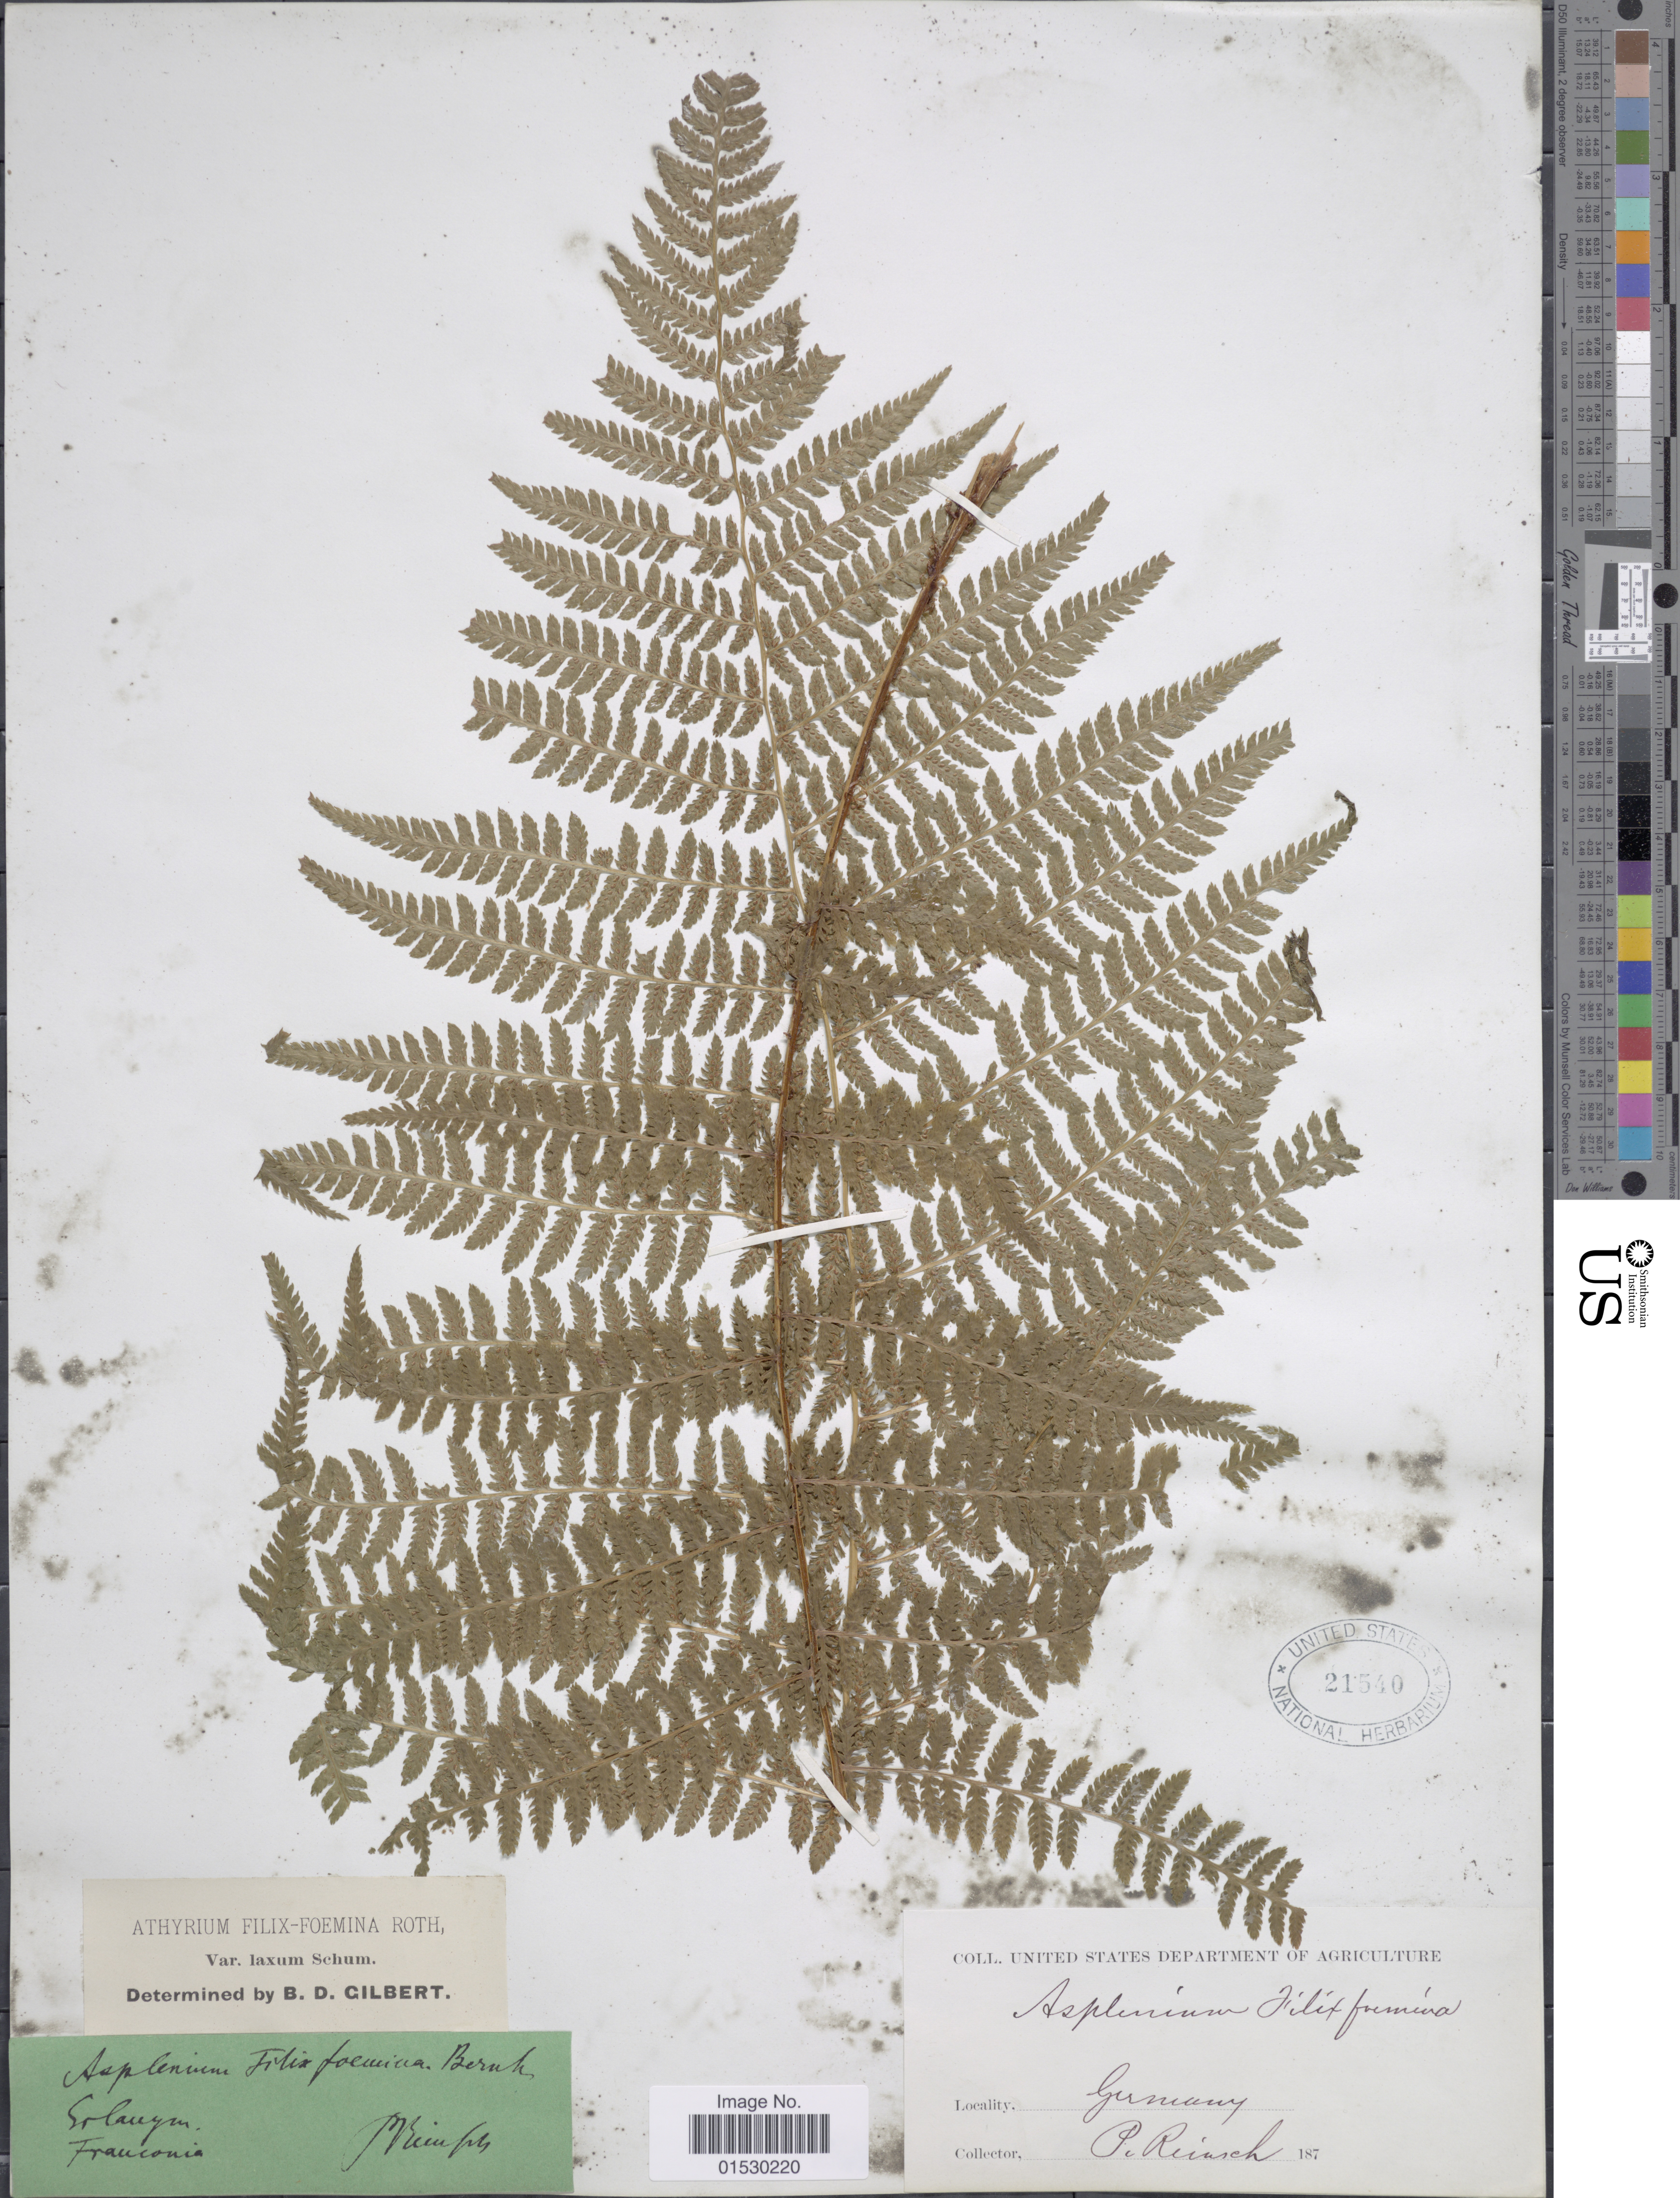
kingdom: Plantae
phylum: Tracheophyta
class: Polypodiopsida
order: Polypodiales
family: Athyriaceae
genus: Athyrium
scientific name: Athyrium filix-femina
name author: (L.) Roth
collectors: P. Ruisch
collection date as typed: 187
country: Germany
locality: Solayun, Frauconia [interpreted]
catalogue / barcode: US 21540